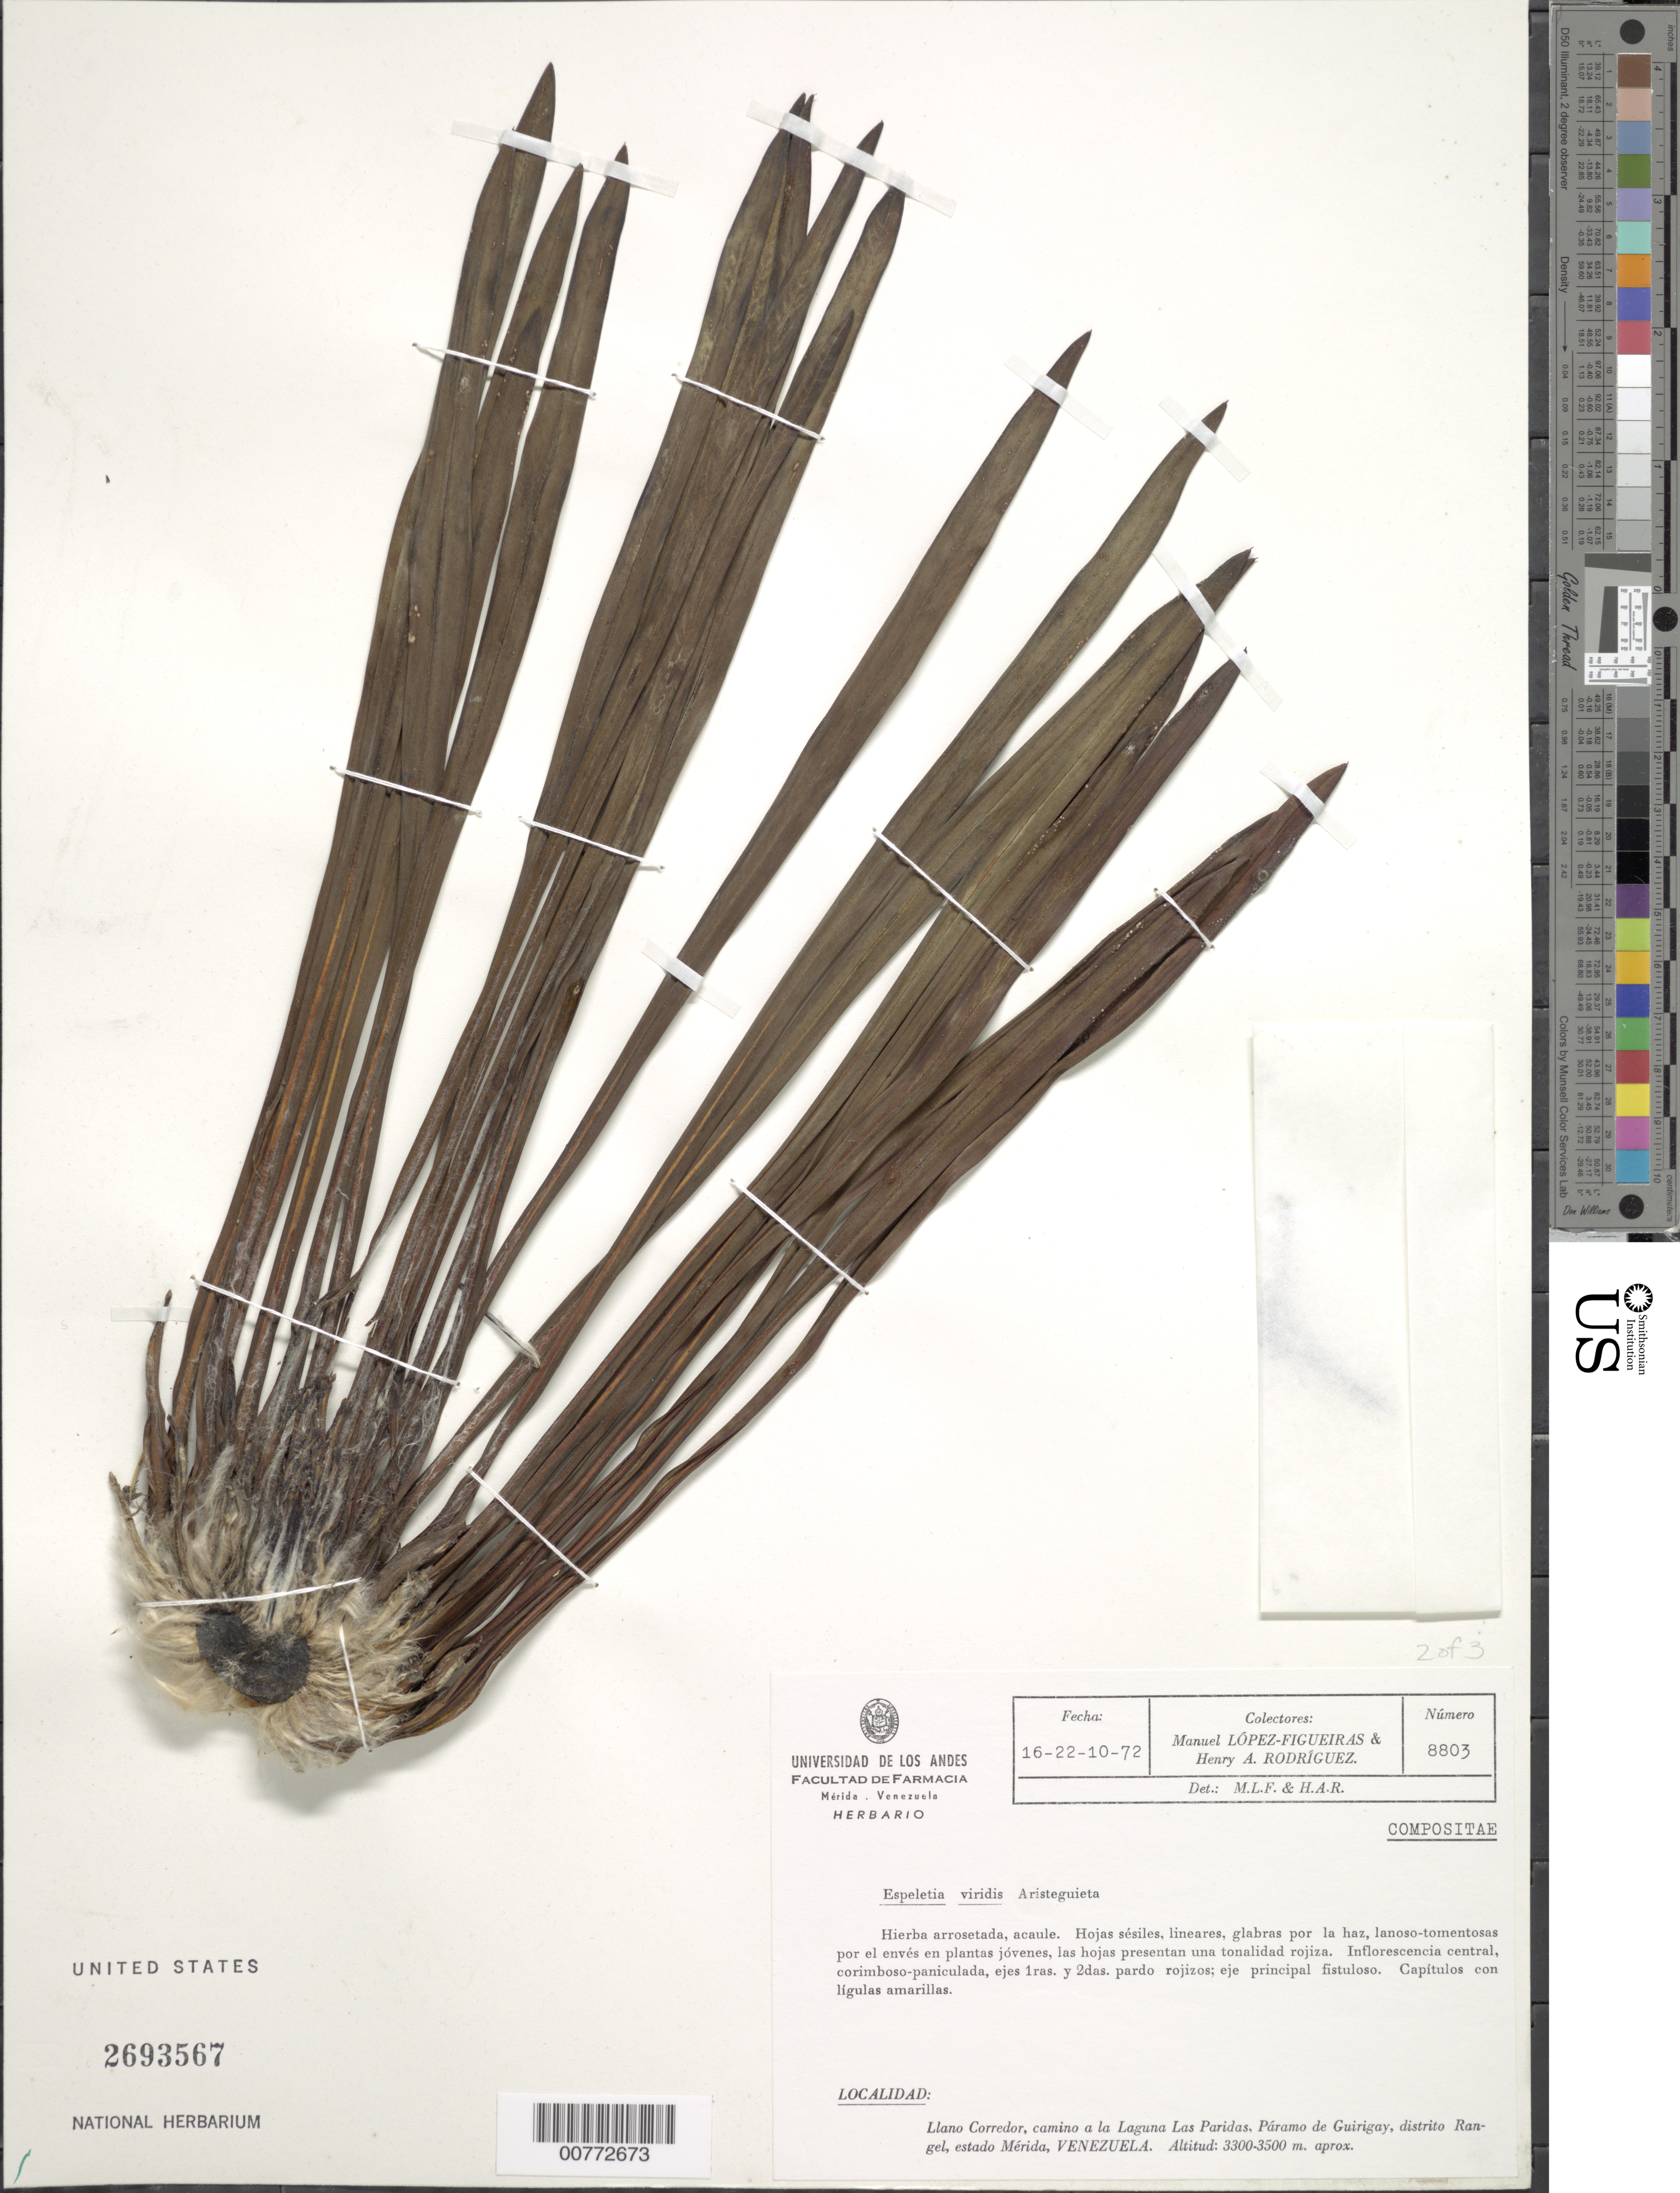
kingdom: Plantae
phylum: Tracheophyta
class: Magnoliopsida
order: Asterales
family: Asteraceae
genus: Ruilopezia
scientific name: Ruilopezia viridis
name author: (Aristeg.) Cuatrec.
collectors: M. López Figueiras & H. A. Rodriguez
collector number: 8803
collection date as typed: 16 Oct 1972 to 22 Oct 1972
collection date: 1972-10-16/1972-10-22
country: Venezuela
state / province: Mérida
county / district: Rangel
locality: Llano Corredor, camino a la Laguna Las Paridas, Páramo de Guirigay.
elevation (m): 3300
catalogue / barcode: US 2693567